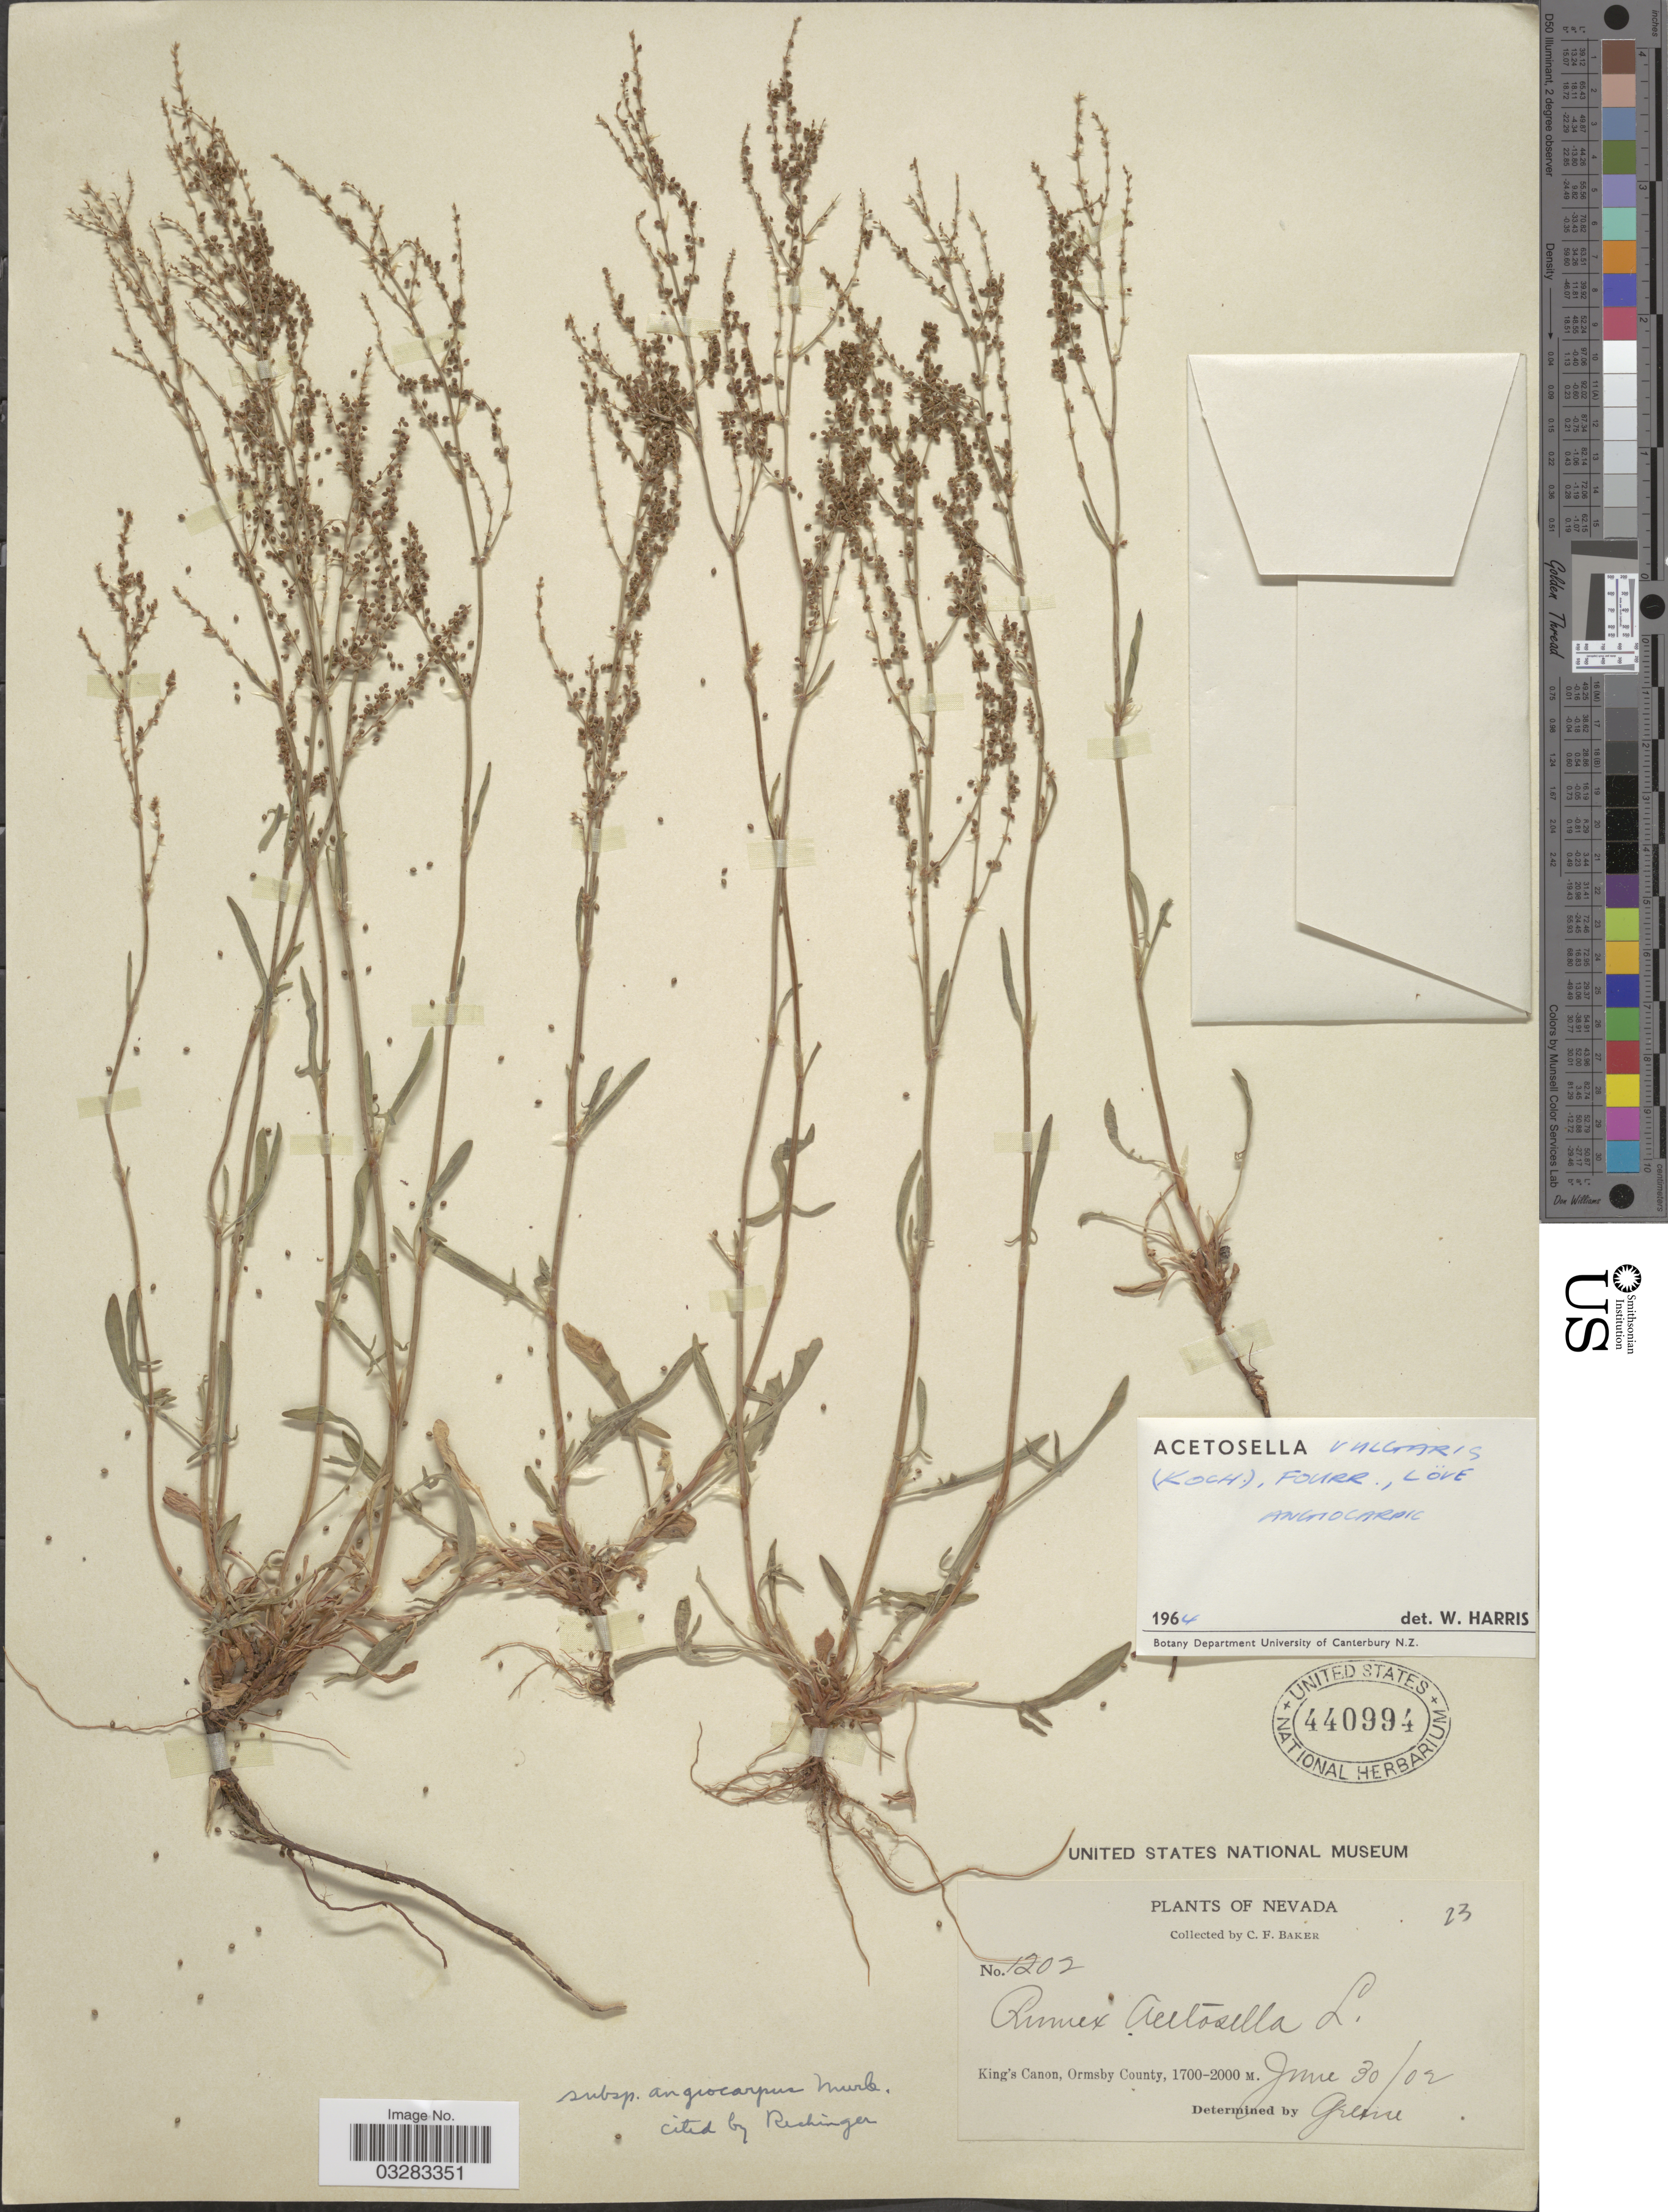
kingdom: Plantae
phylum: Tracheophyta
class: Magnoliopsida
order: Caryophyllales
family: Polygonaceae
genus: Rumex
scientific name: Rumex acetosella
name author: L.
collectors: C. F. Baker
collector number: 1202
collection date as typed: Transcribed d/m/y: 30/6/2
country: United States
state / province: Nevada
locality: King's Canon, Ormsby County.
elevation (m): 1700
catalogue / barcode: US 440994